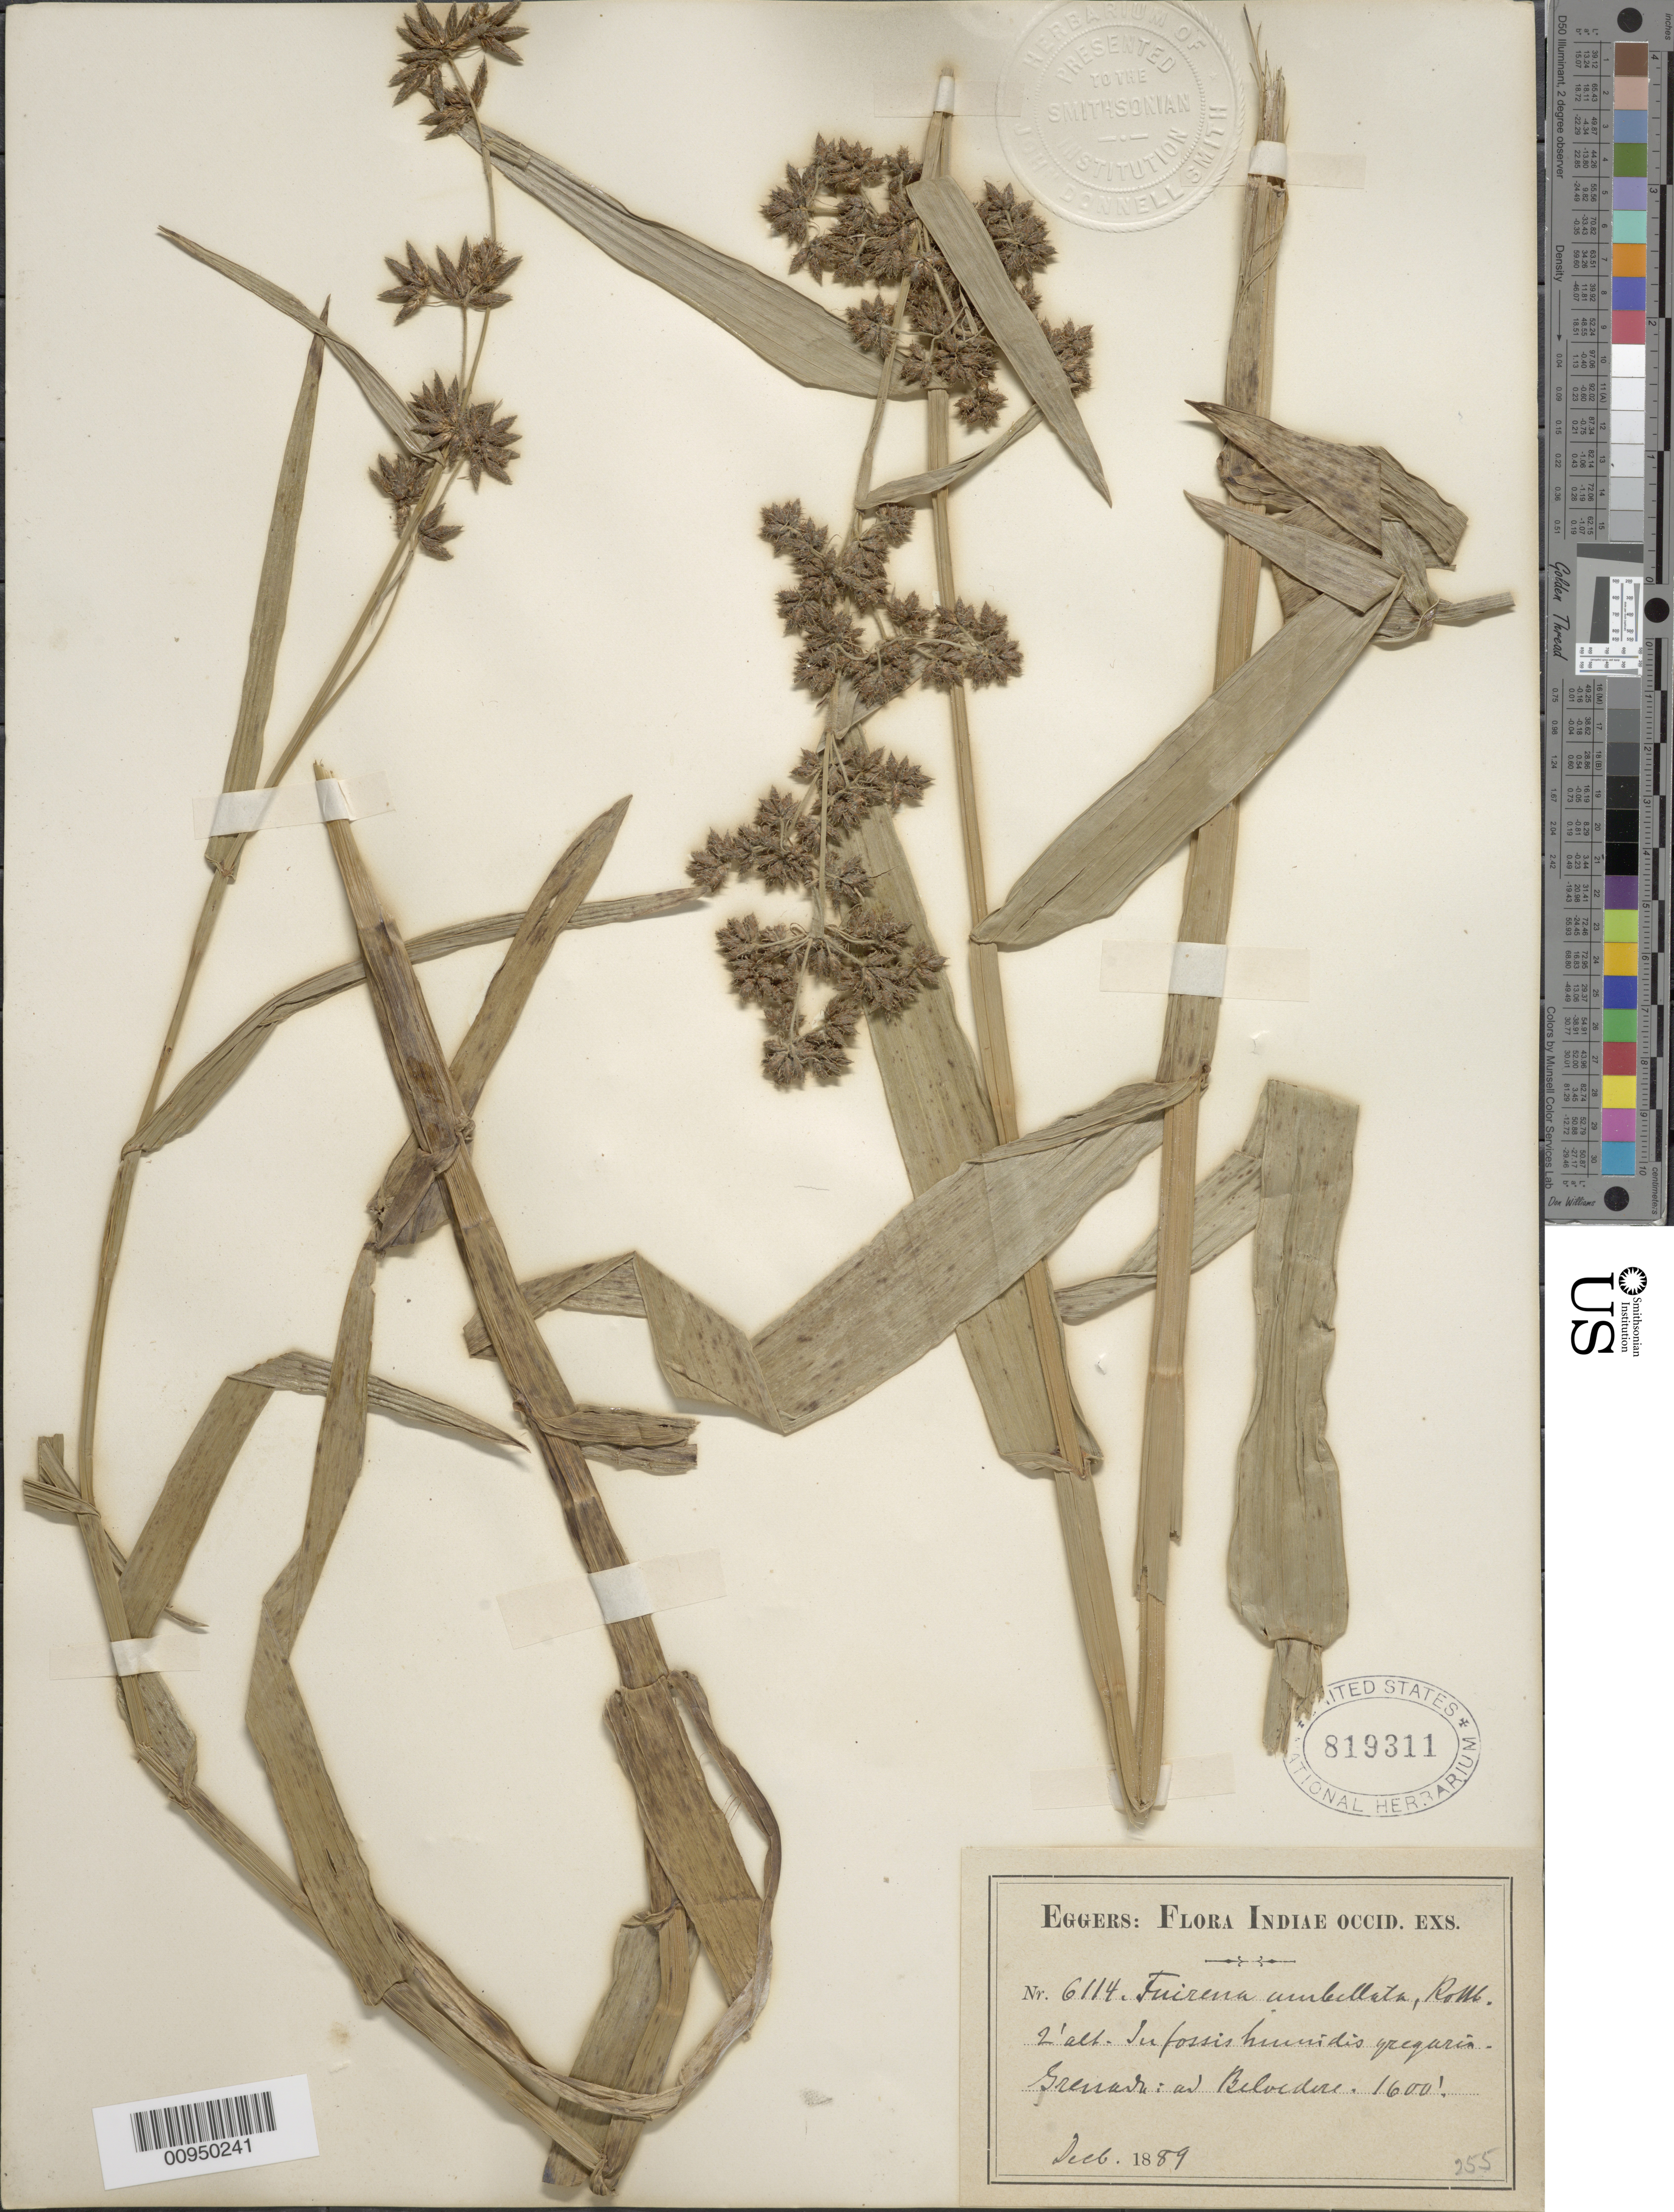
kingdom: Plantae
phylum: Tracheophyta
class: Liliopsida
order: Poales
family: Cyperaceae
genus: Fuirena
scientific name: Fuirena umbellata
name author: Rottb.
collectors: H. F. A. von Eggers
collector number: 6114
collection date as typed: Dec 1889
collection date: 1889-12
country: Grenada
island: Grenada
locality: Belvedere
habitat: In fossis humides gregaris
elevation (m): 488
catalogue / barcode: US 819311